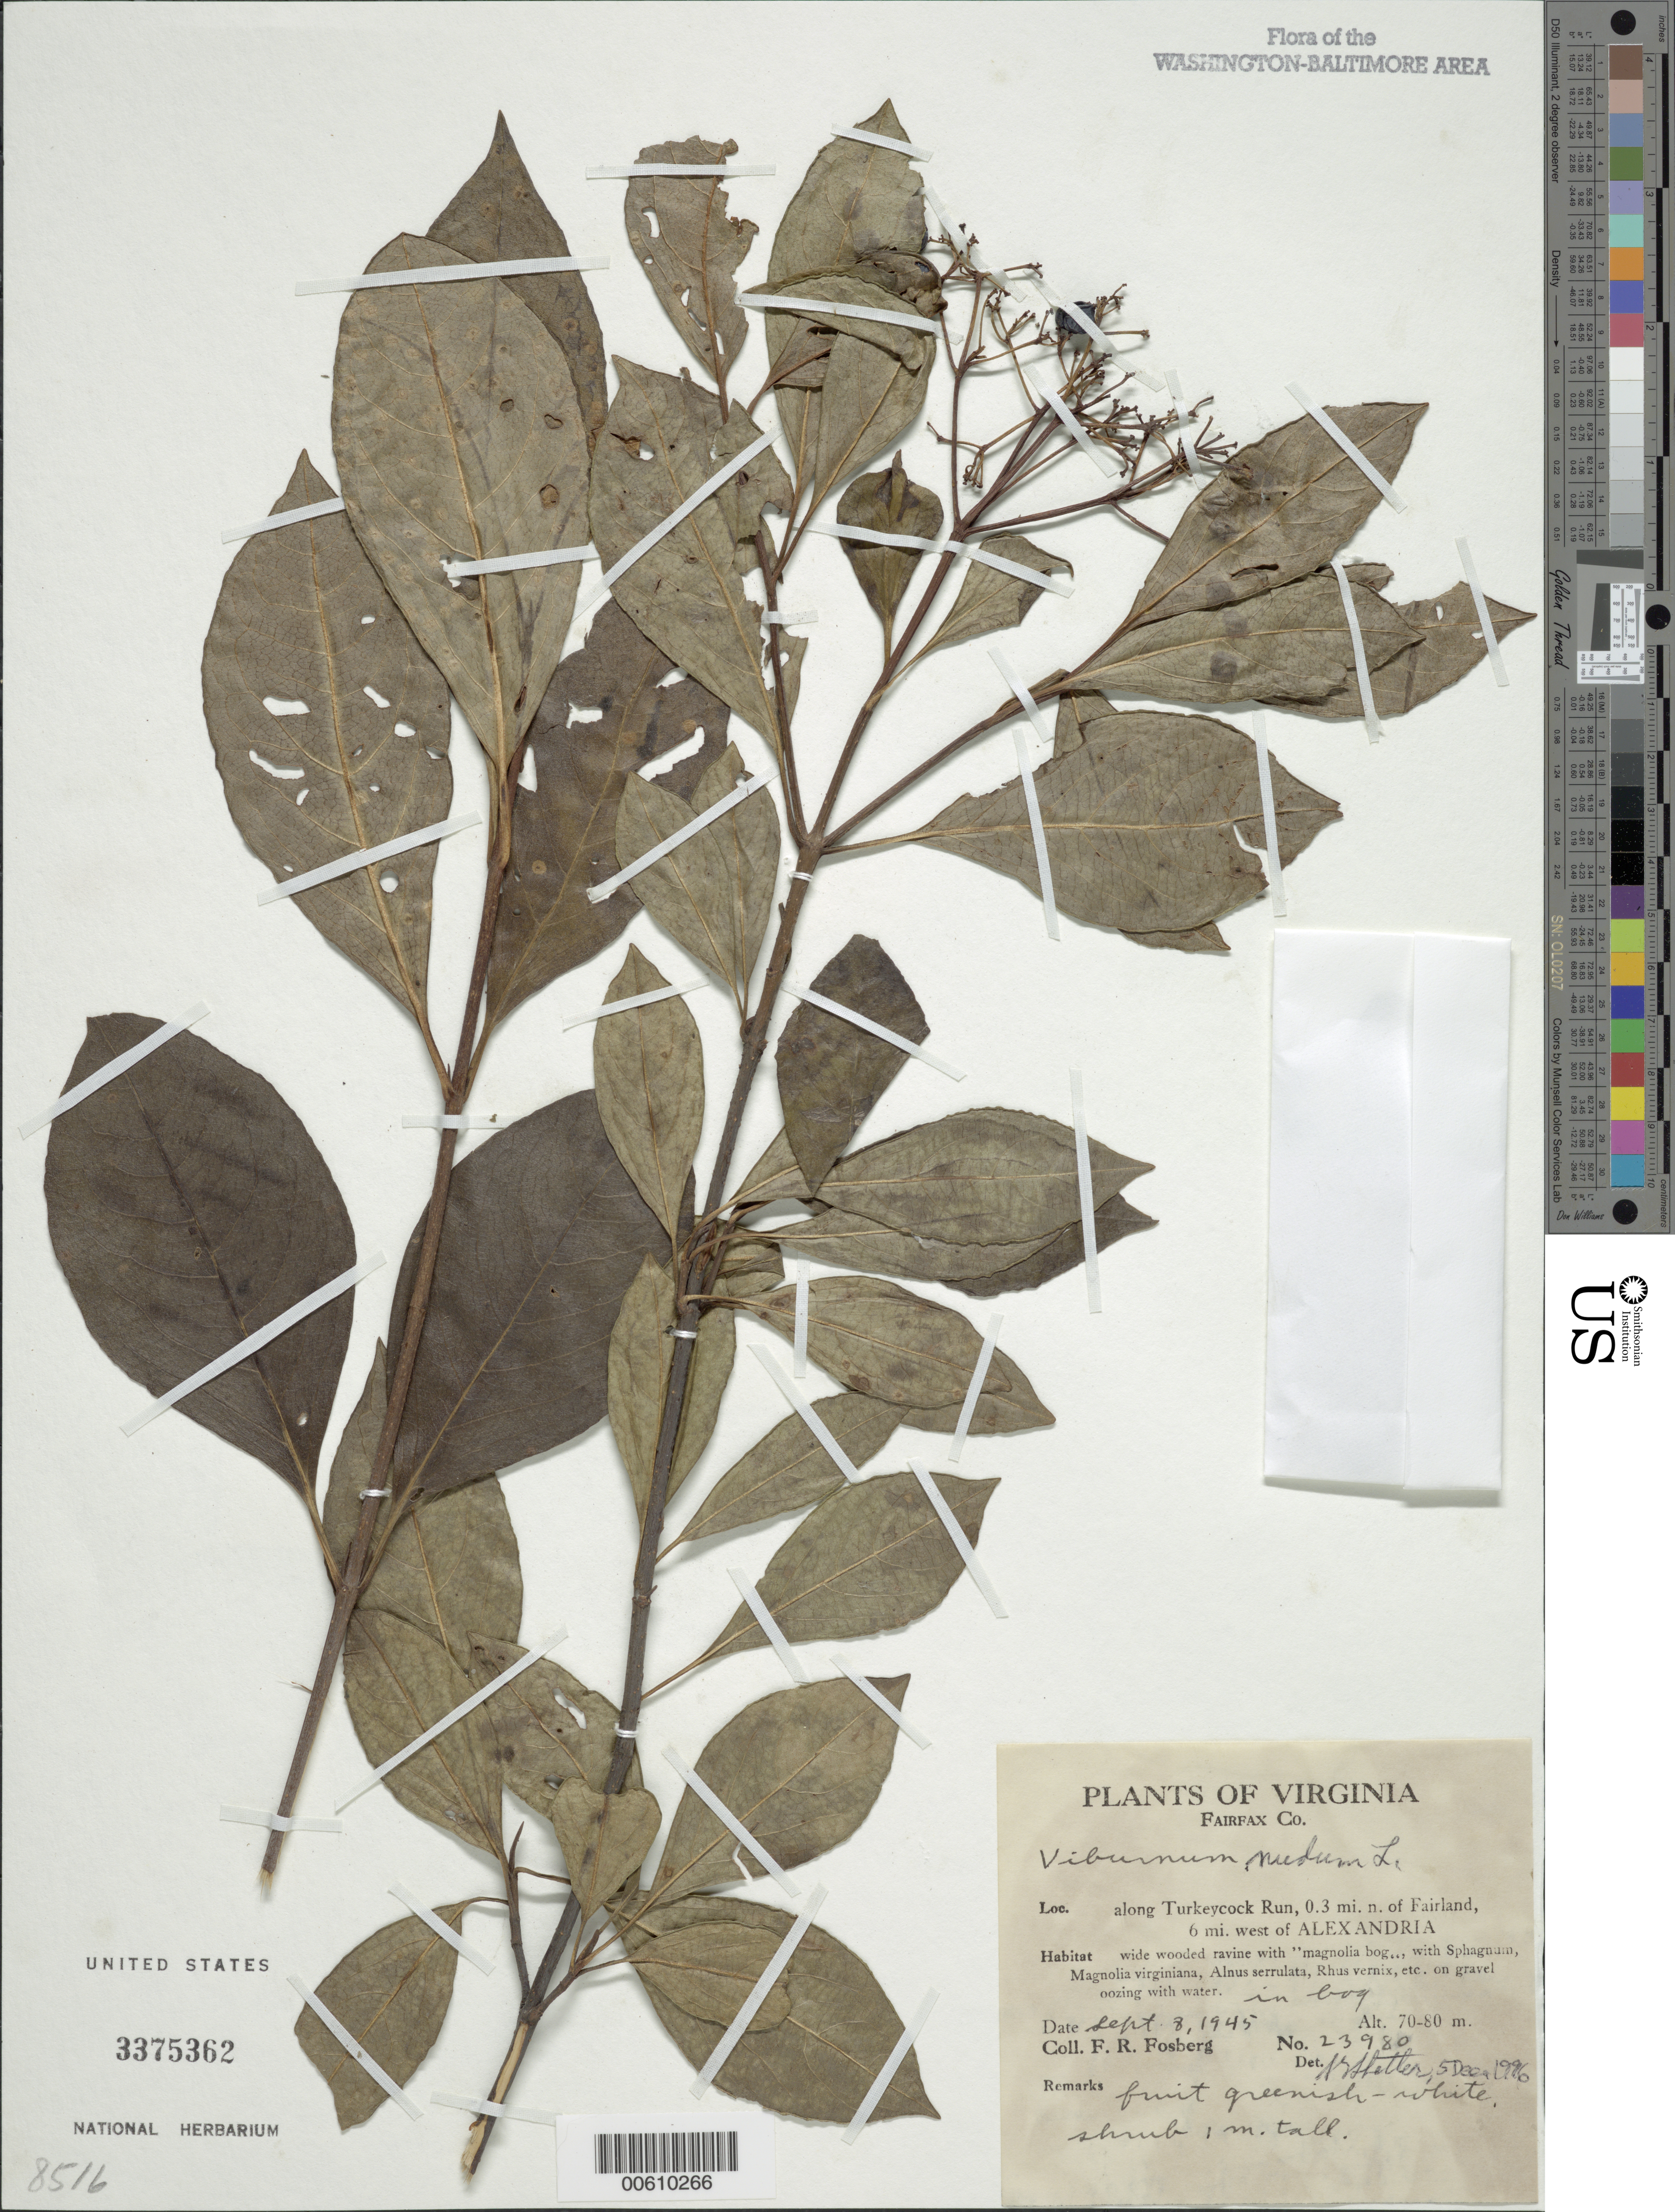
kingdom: Plantae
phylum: Tracheophyta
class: Magnoliopsida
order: Dipsacales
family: Viburnaceae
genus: Viburnum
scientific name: Viburnum nudum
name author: L.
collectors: F. Fosburg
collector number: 23980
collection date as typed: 08 Sep 1945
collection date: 1945-09-08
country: United States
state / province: Virginia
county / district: Fairfax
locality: Along Turkeycock Run, N of Fairland, W of Alexandria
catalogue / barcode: US 3375362